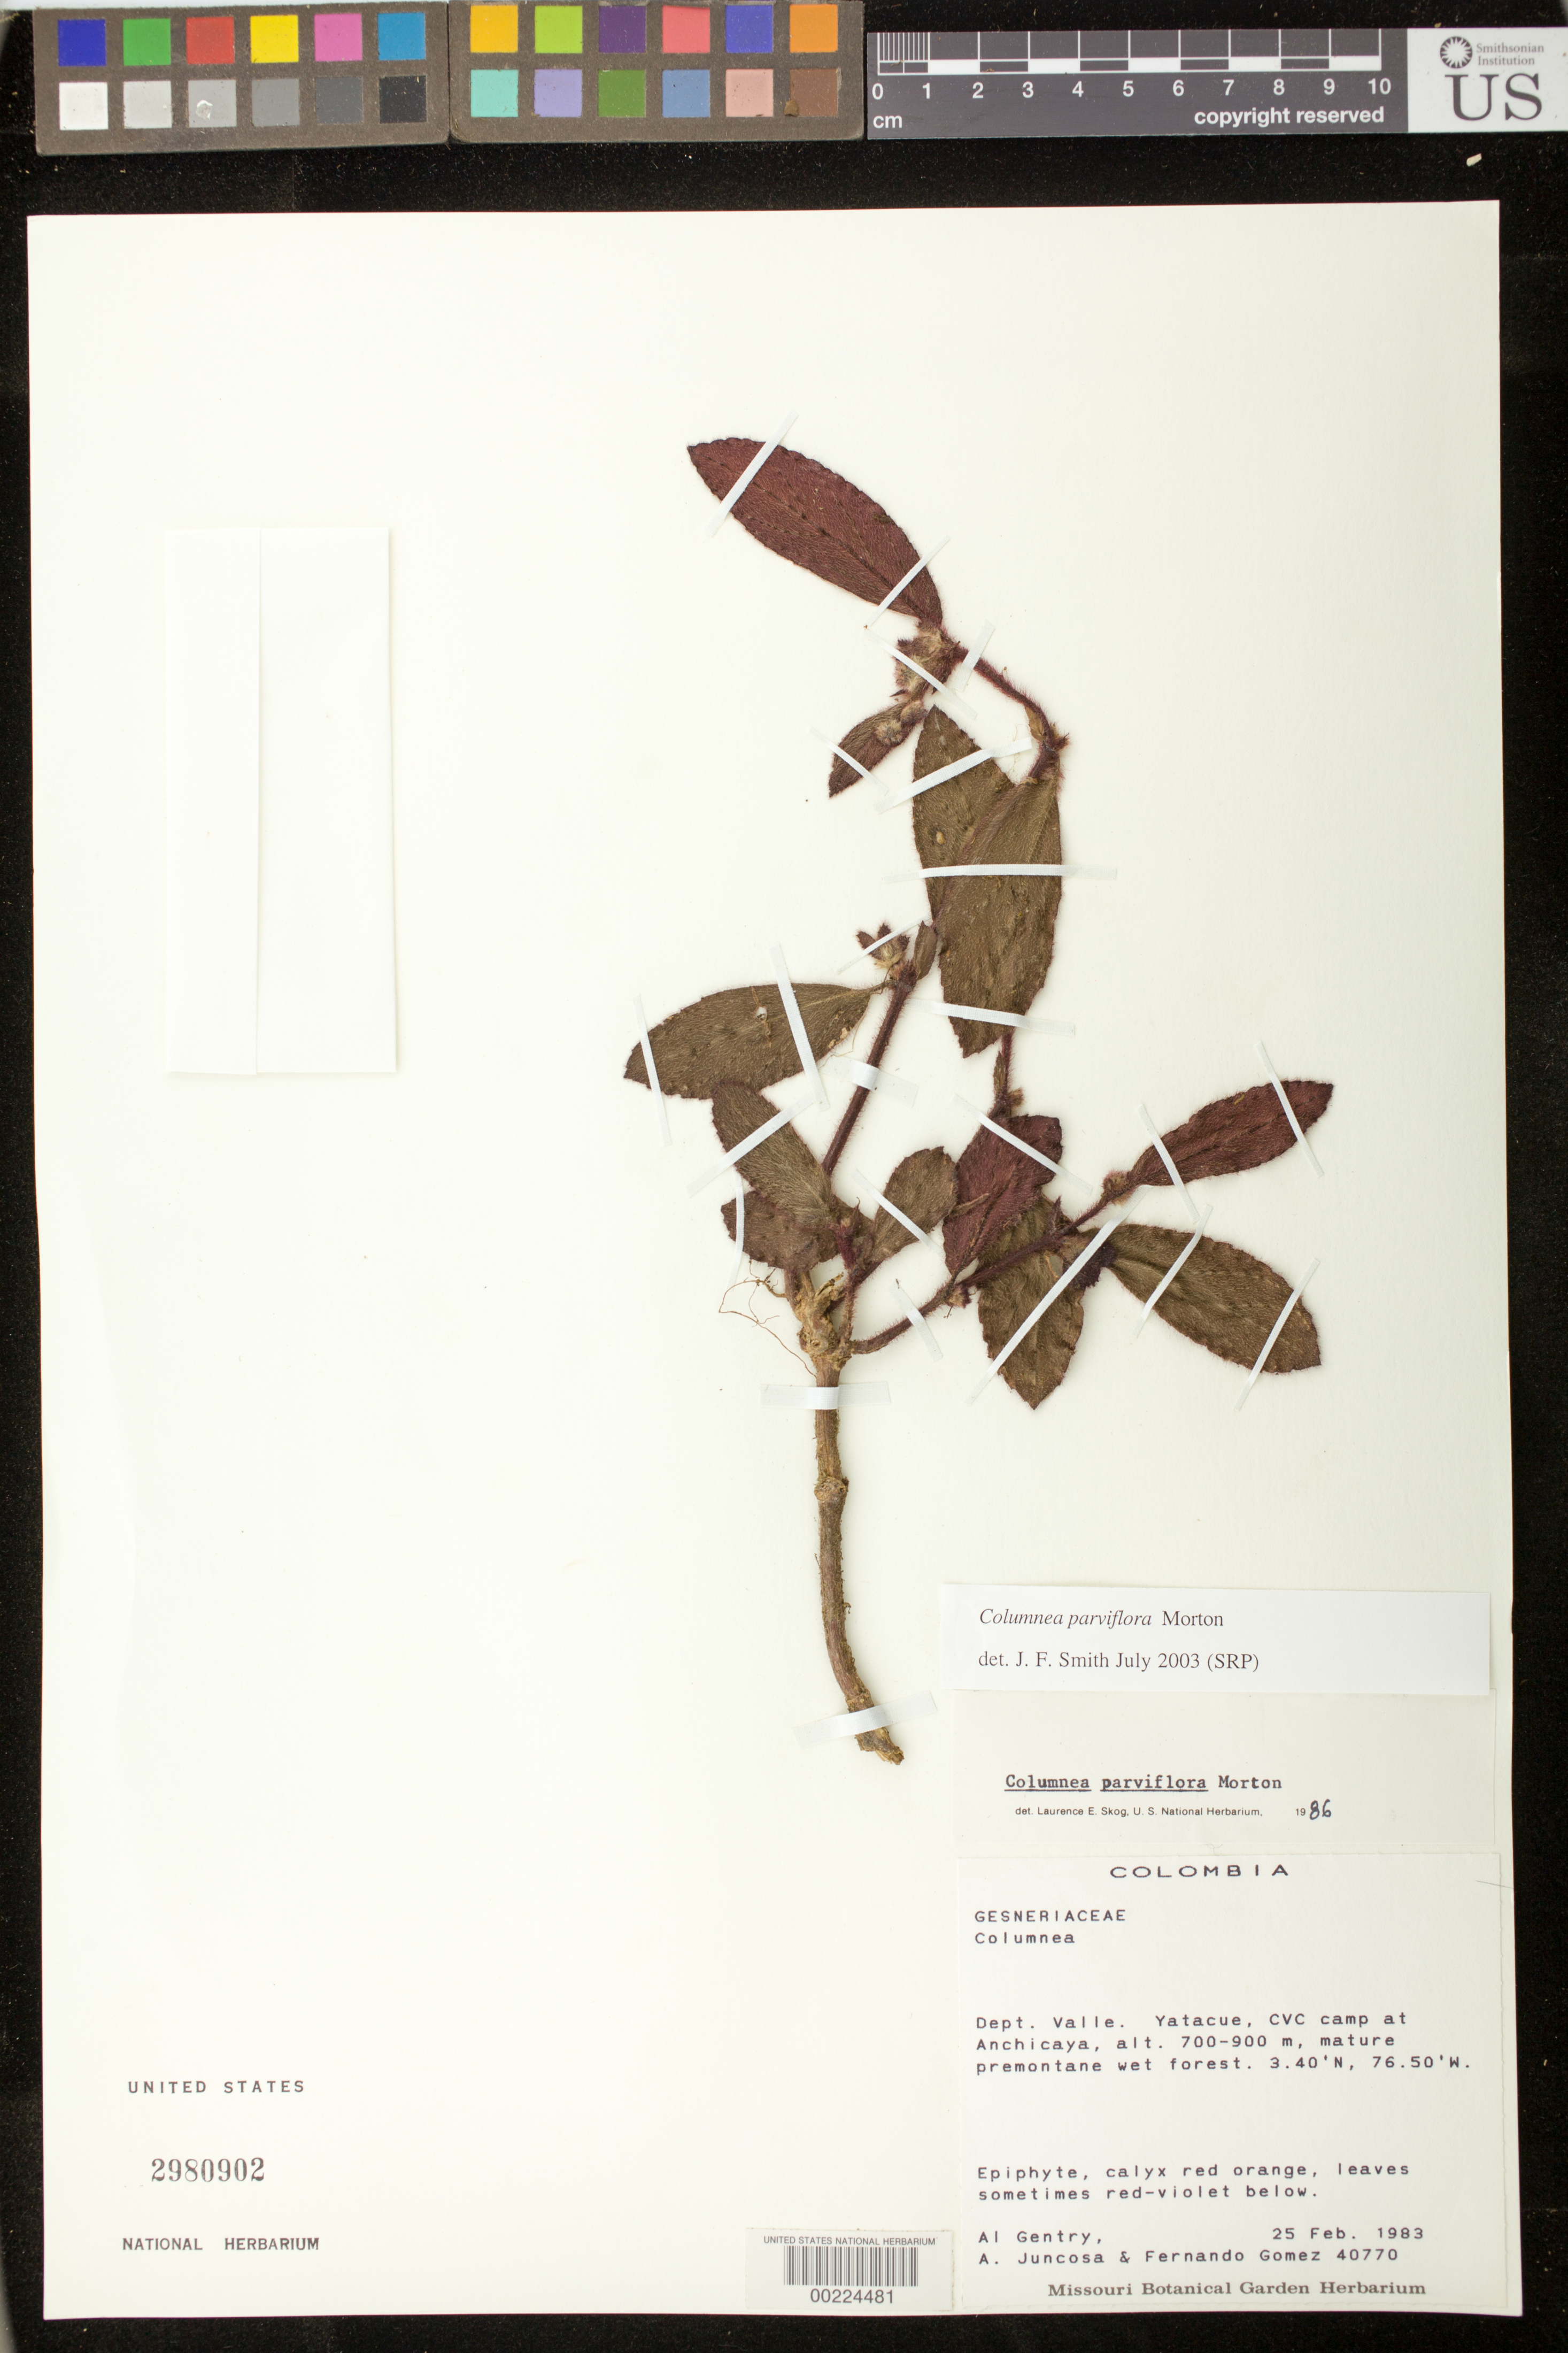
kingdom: Plantae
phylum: Tracheophyta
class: Magnoliopsida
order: Lamiales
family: Gesneriaceae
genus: Columnea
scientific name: Columnea herthae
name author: Mansf.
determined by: Clark, J. L.; Skog, Laurence E.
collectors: A. H. Gentry, A. Juncosa & F. Gomez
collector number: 40770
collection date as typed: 25 Feb 1983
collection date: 1983-02-25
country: Colombia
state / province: Valle del Cauca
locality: Yatacué, CVC camp at Anchicaya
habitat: Mature premontane wet forest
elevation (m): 700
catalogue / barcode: US 2980902